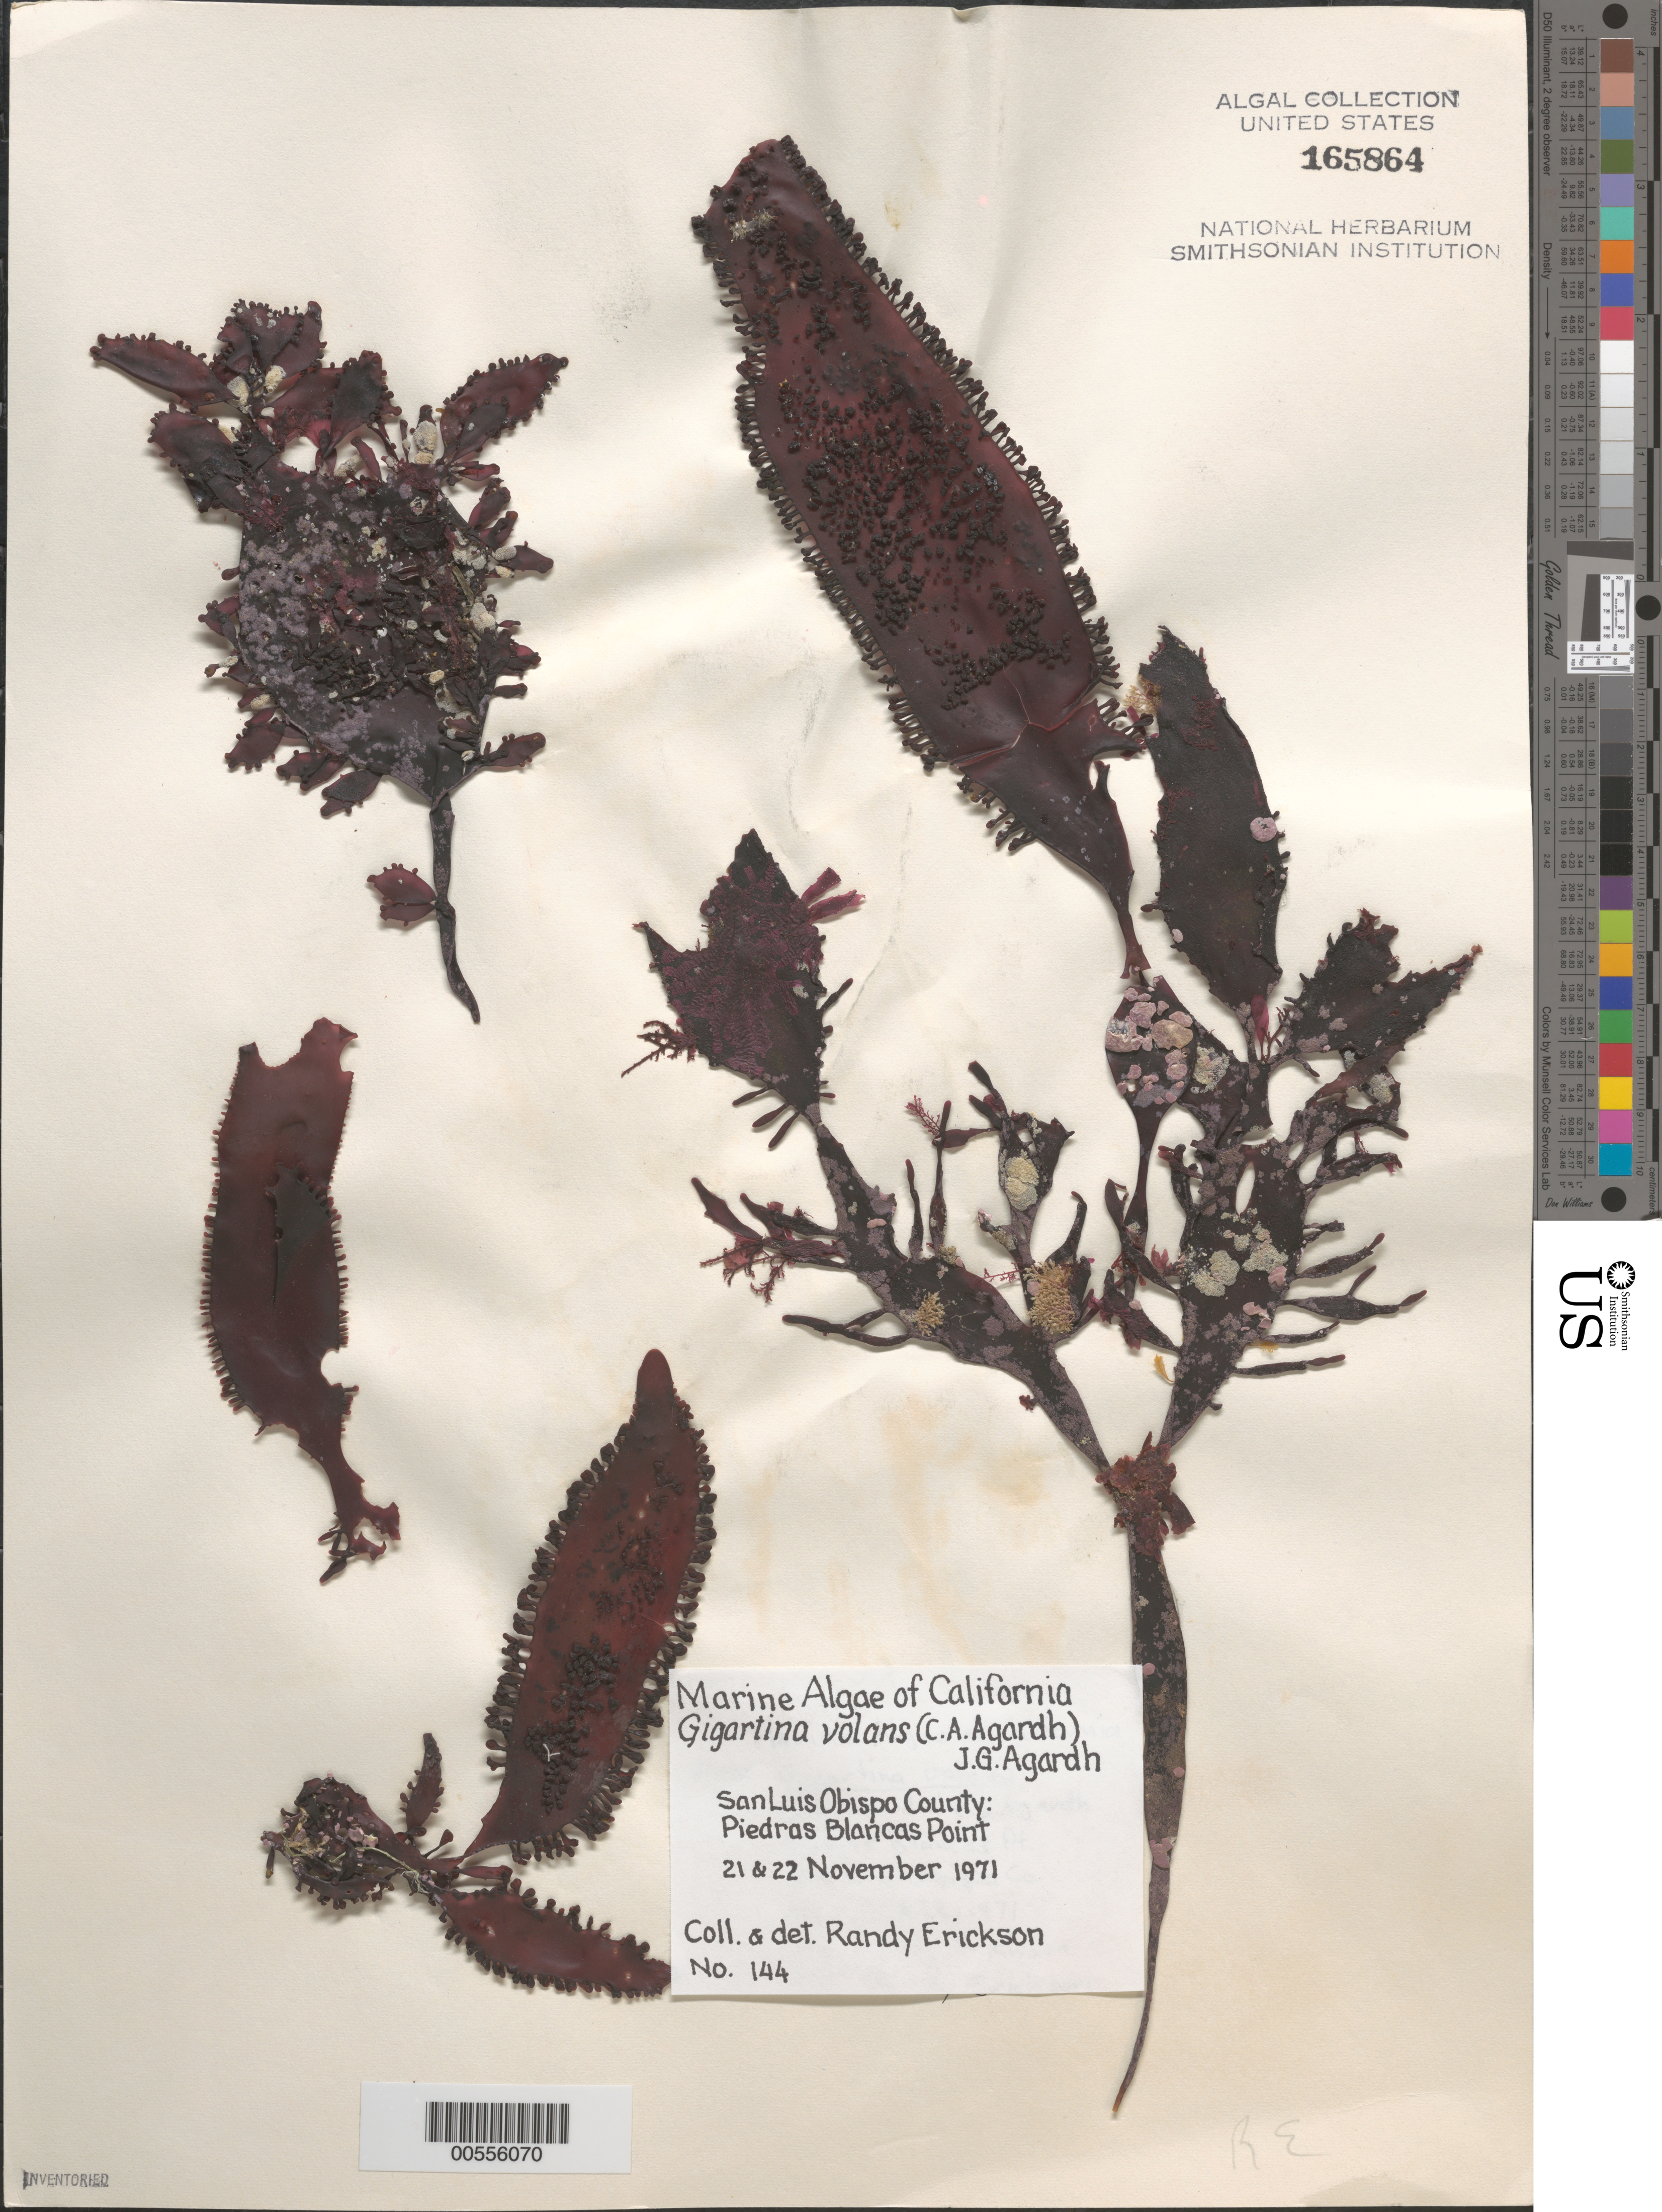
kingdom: Plantae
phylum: Rhodophyta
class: Florideophyceae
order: Gigartinales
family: Gigartinaceae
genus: Mazzaella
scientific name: Mazzaella volans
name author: (C. Agardh) Fredericq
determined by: Algae name updating Project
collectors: R. Erickson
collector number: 144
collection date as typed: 21 Nov 1971 and 22 Nov 1971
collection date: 1971-11-21,1971-11-22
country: United States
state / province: California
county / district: San Luis Obispo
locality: Piedras Blancas Point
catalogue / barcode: US 165864